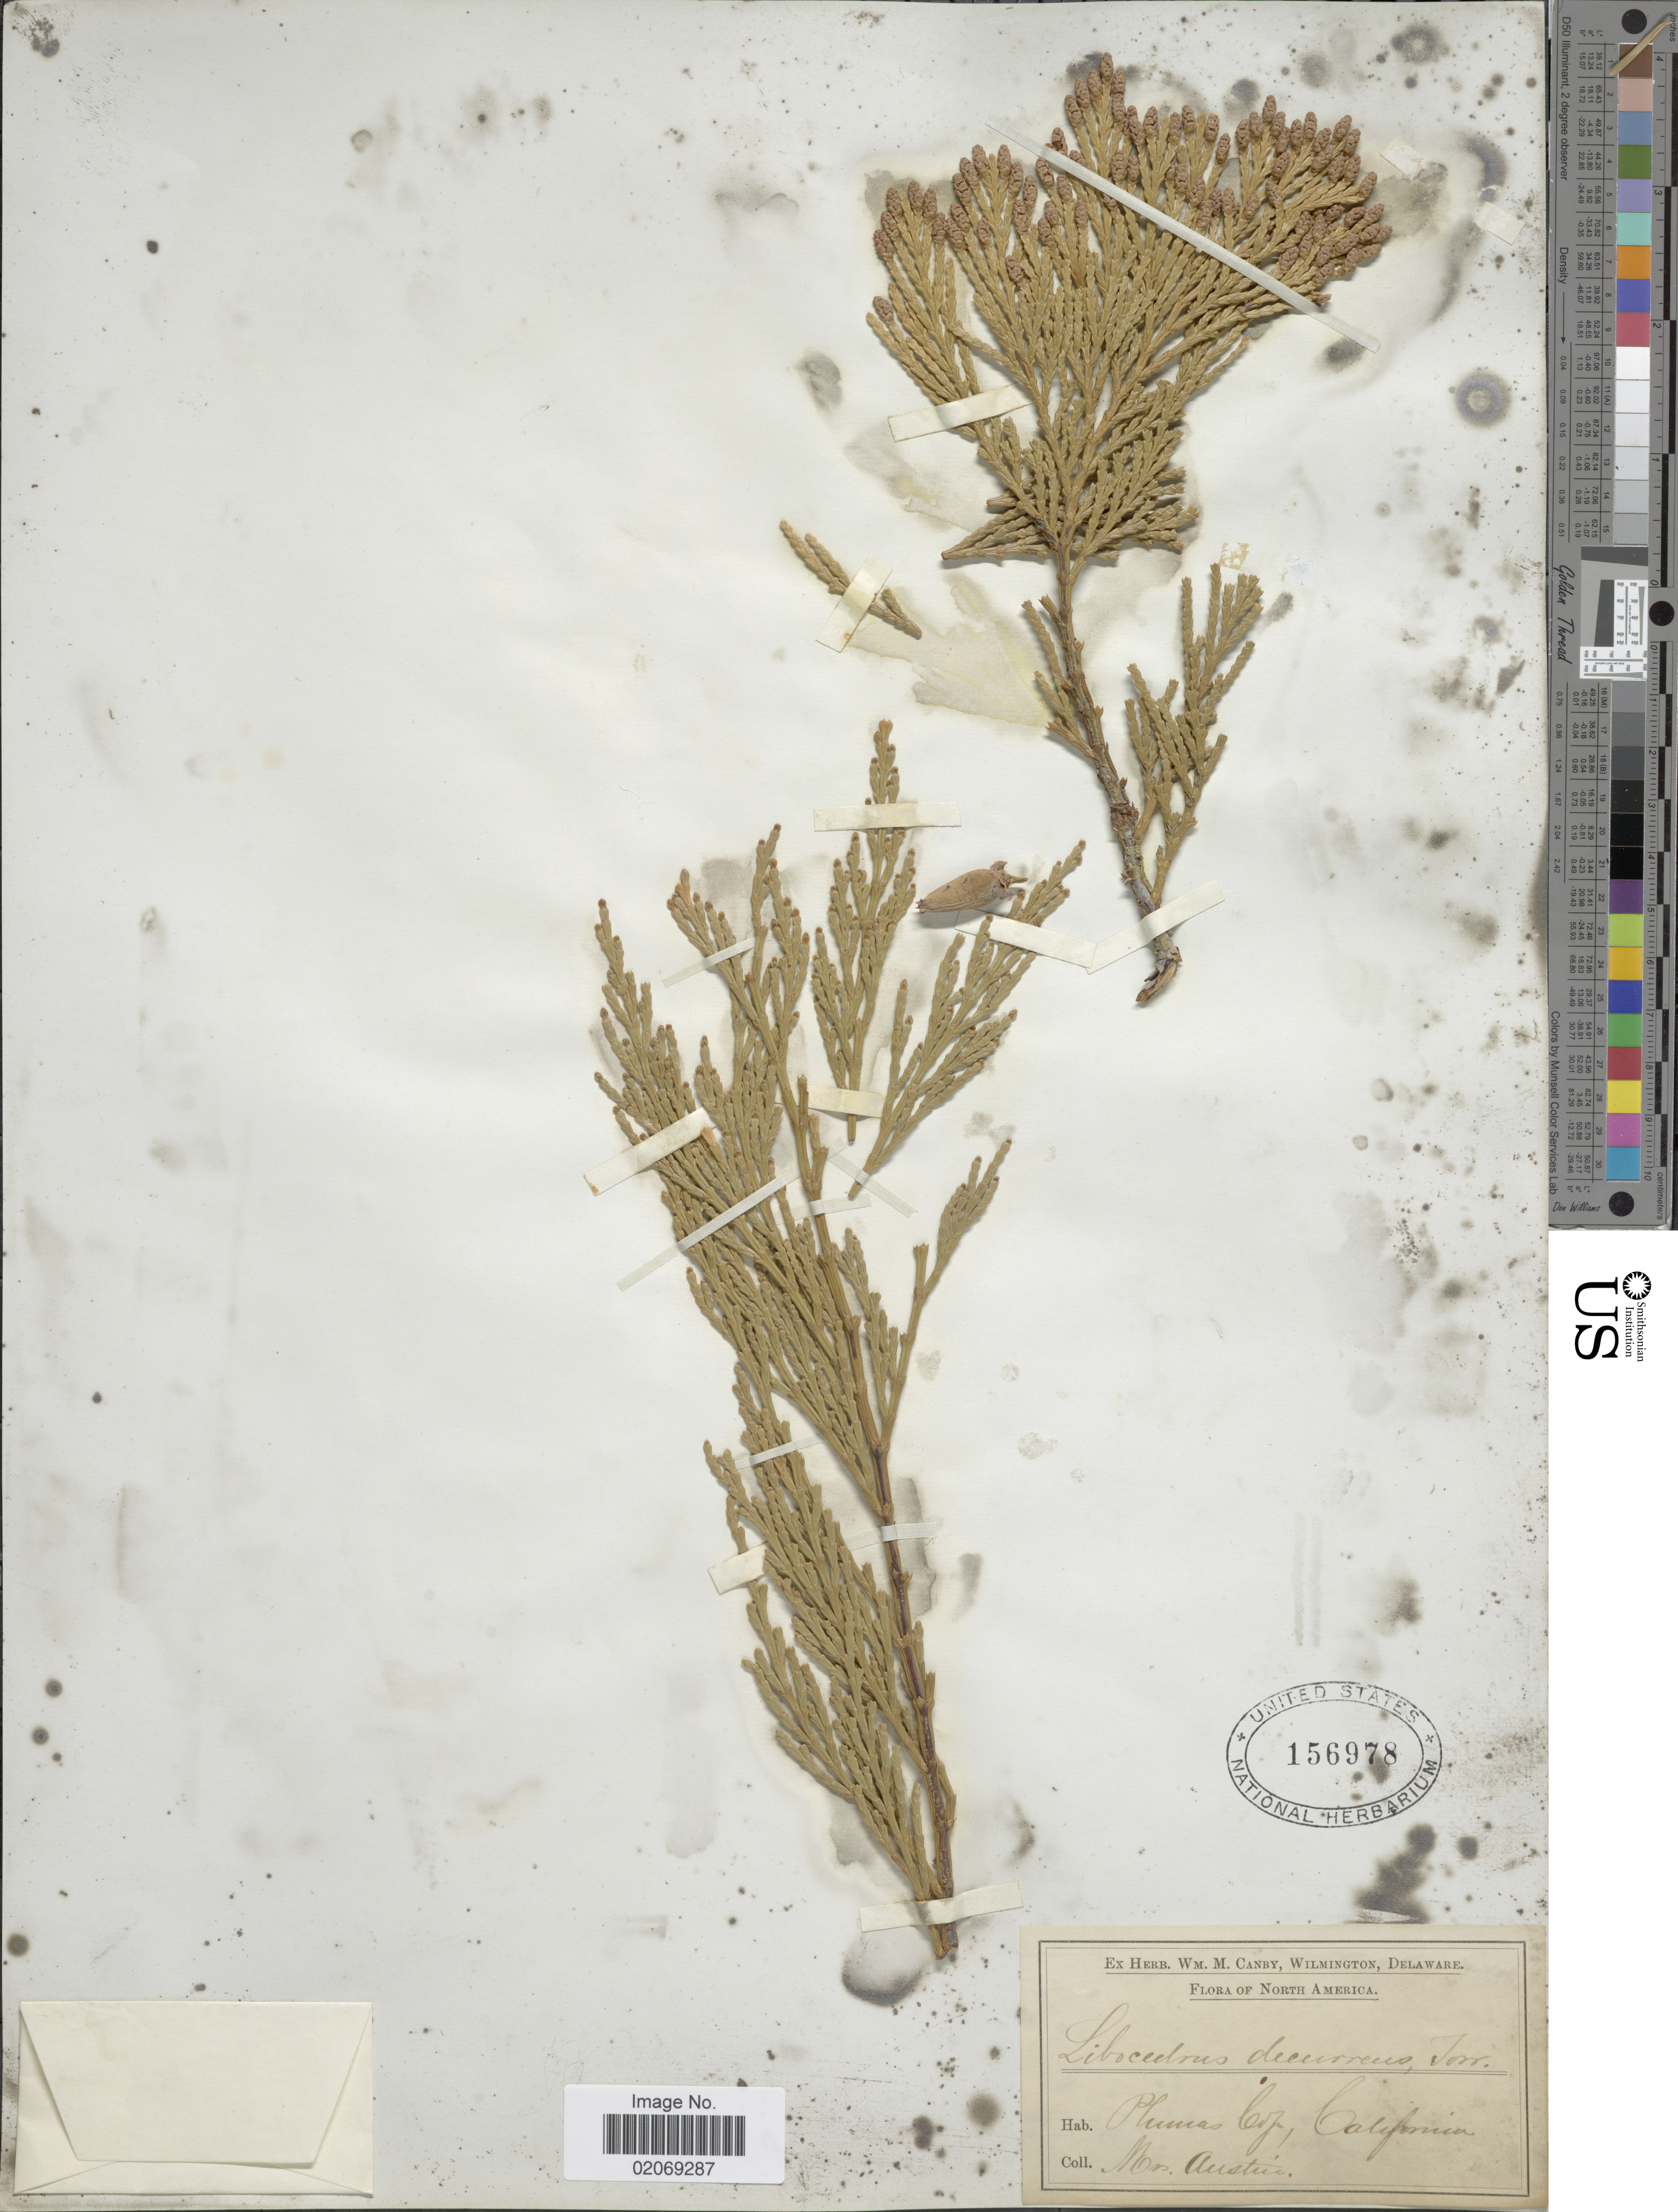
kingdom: Plantae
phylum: Tracheophyta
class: Pinopsida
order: Pinales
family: Cupressaceae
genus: Libocedrus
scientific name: Libocedrus decurrens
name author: Torr.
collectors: Austin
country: United States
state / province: California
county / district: Plumas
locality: Plumas Co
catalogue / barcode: US 156978